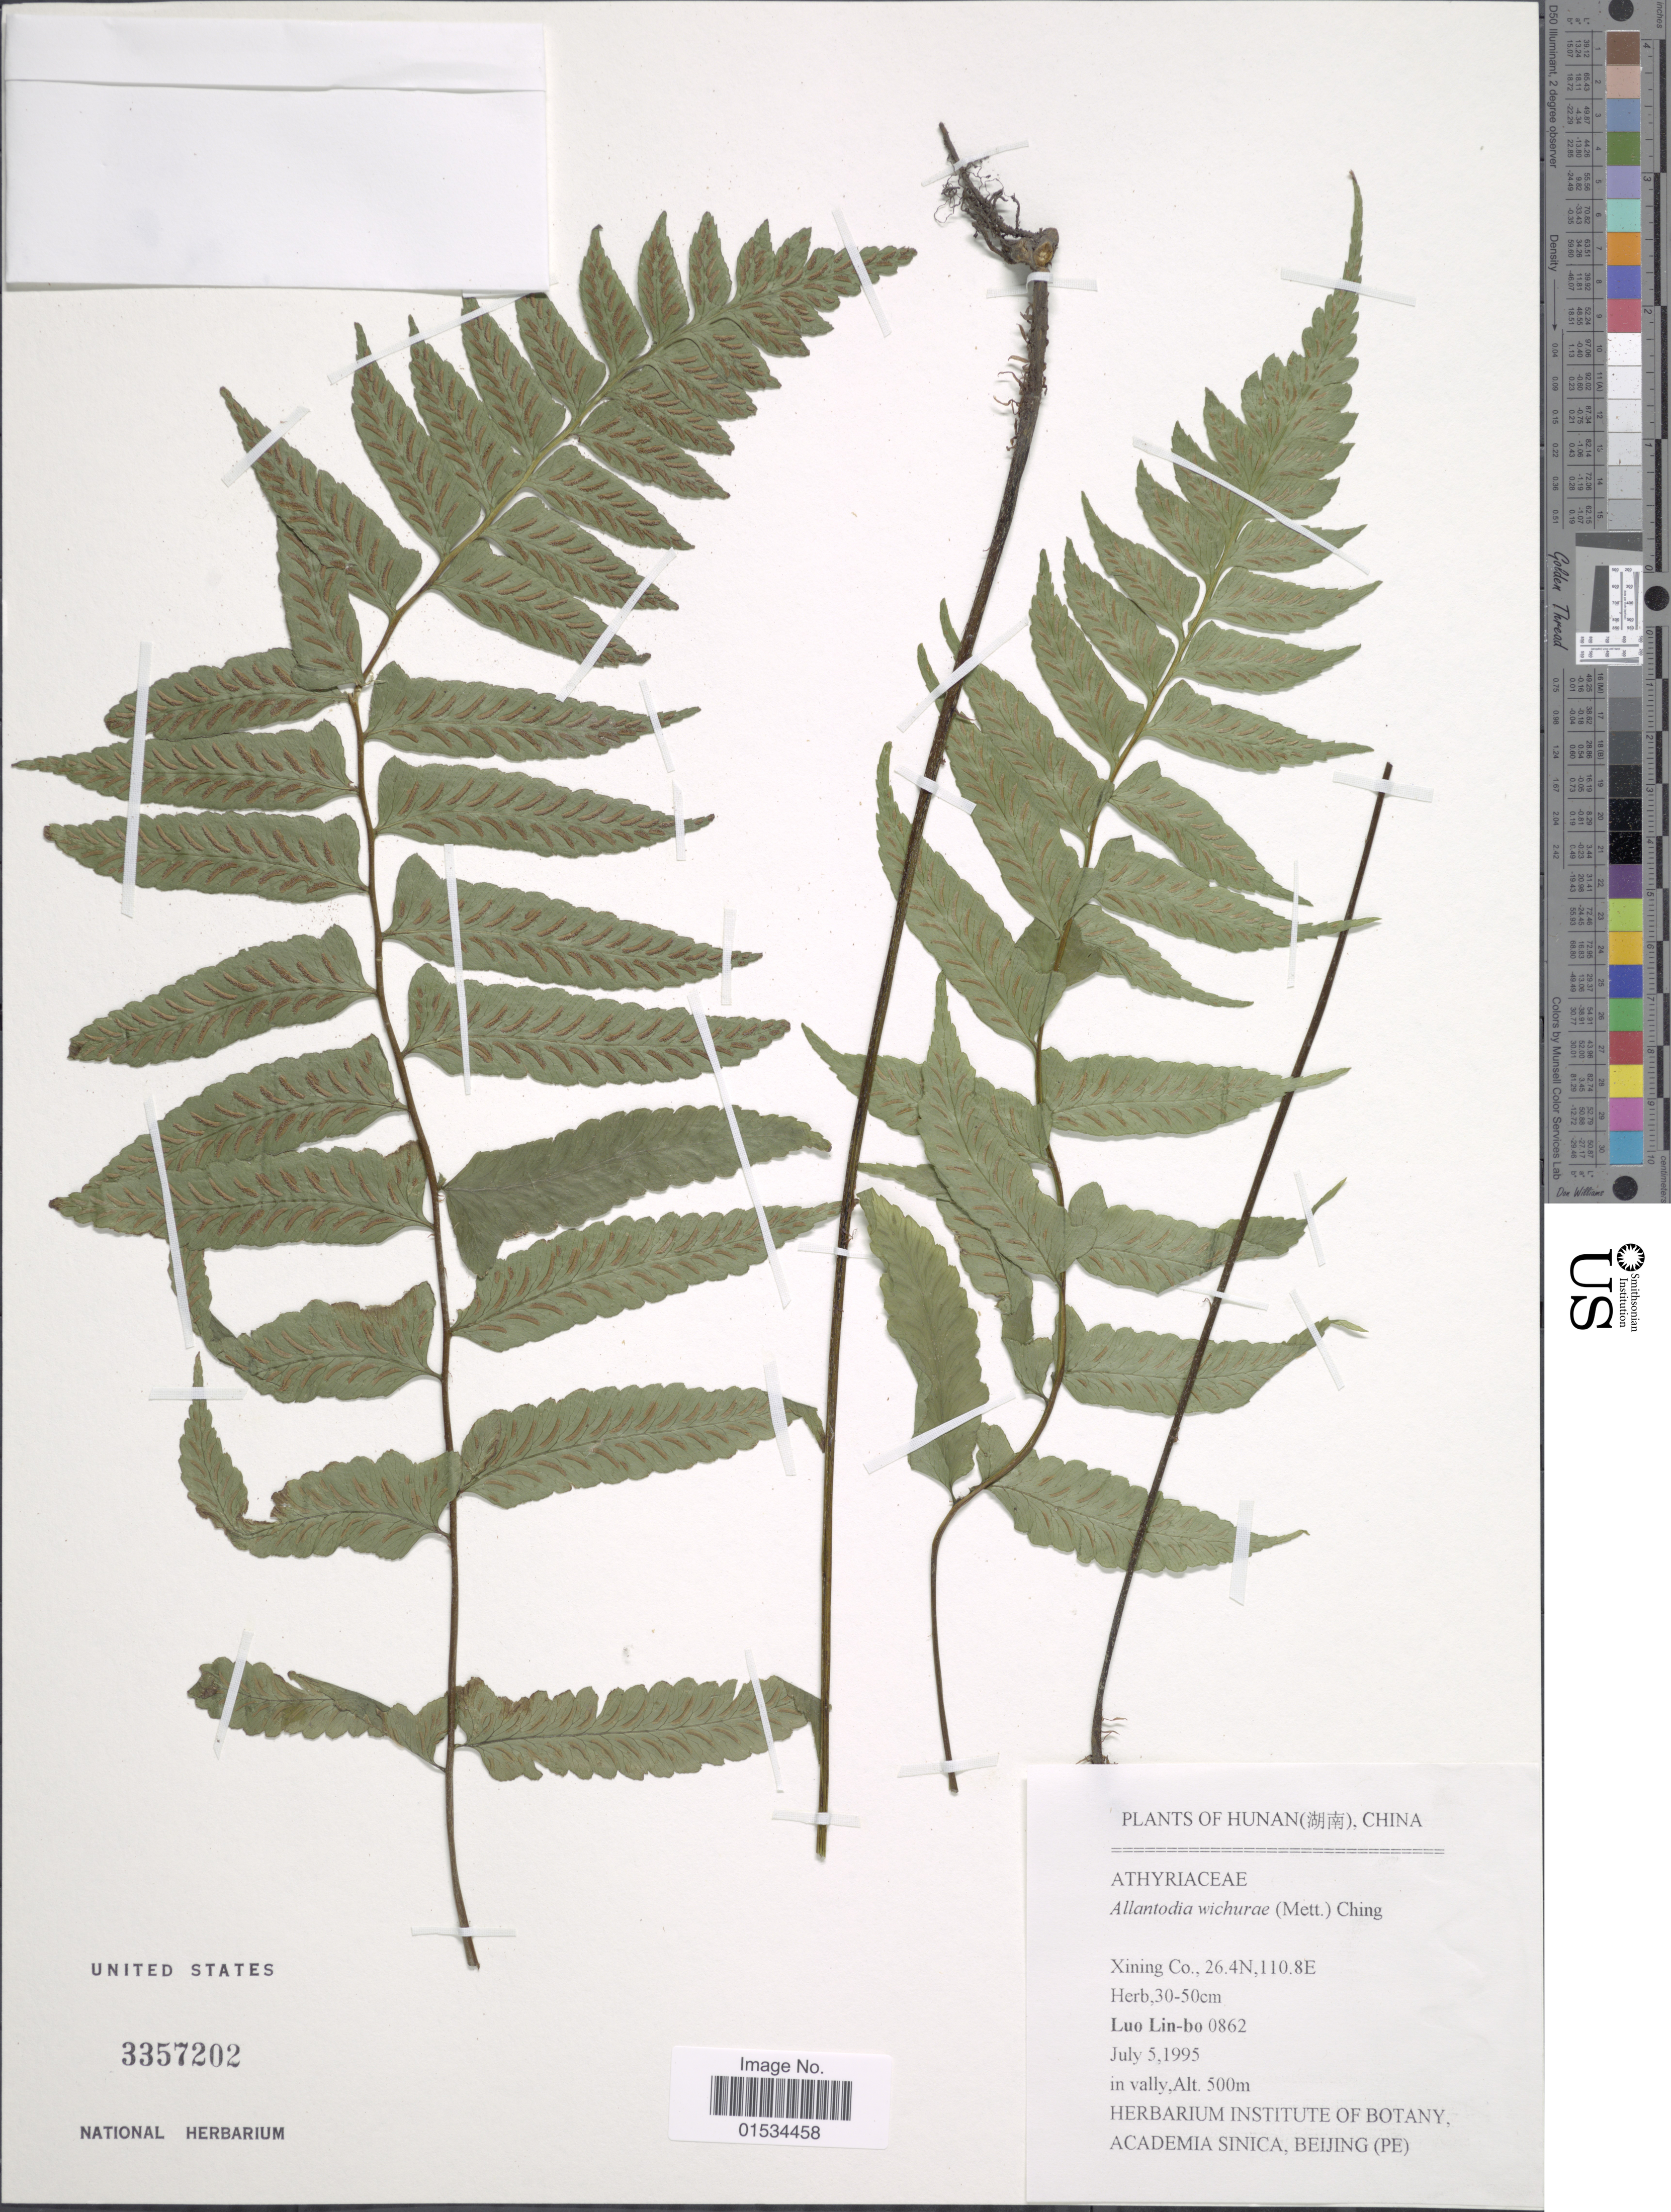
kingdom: Plantae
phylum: Tracheophyta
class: Polypodiopsida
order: Polypodiales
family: Athyriaceae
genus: Diplazium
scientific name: Diplazium wichurae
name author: (Mett.) Diels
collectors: L. Lin-bo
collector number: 0862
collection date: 1995-07-05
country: China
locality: Xining Co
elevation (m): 500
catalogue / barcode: US 3357202